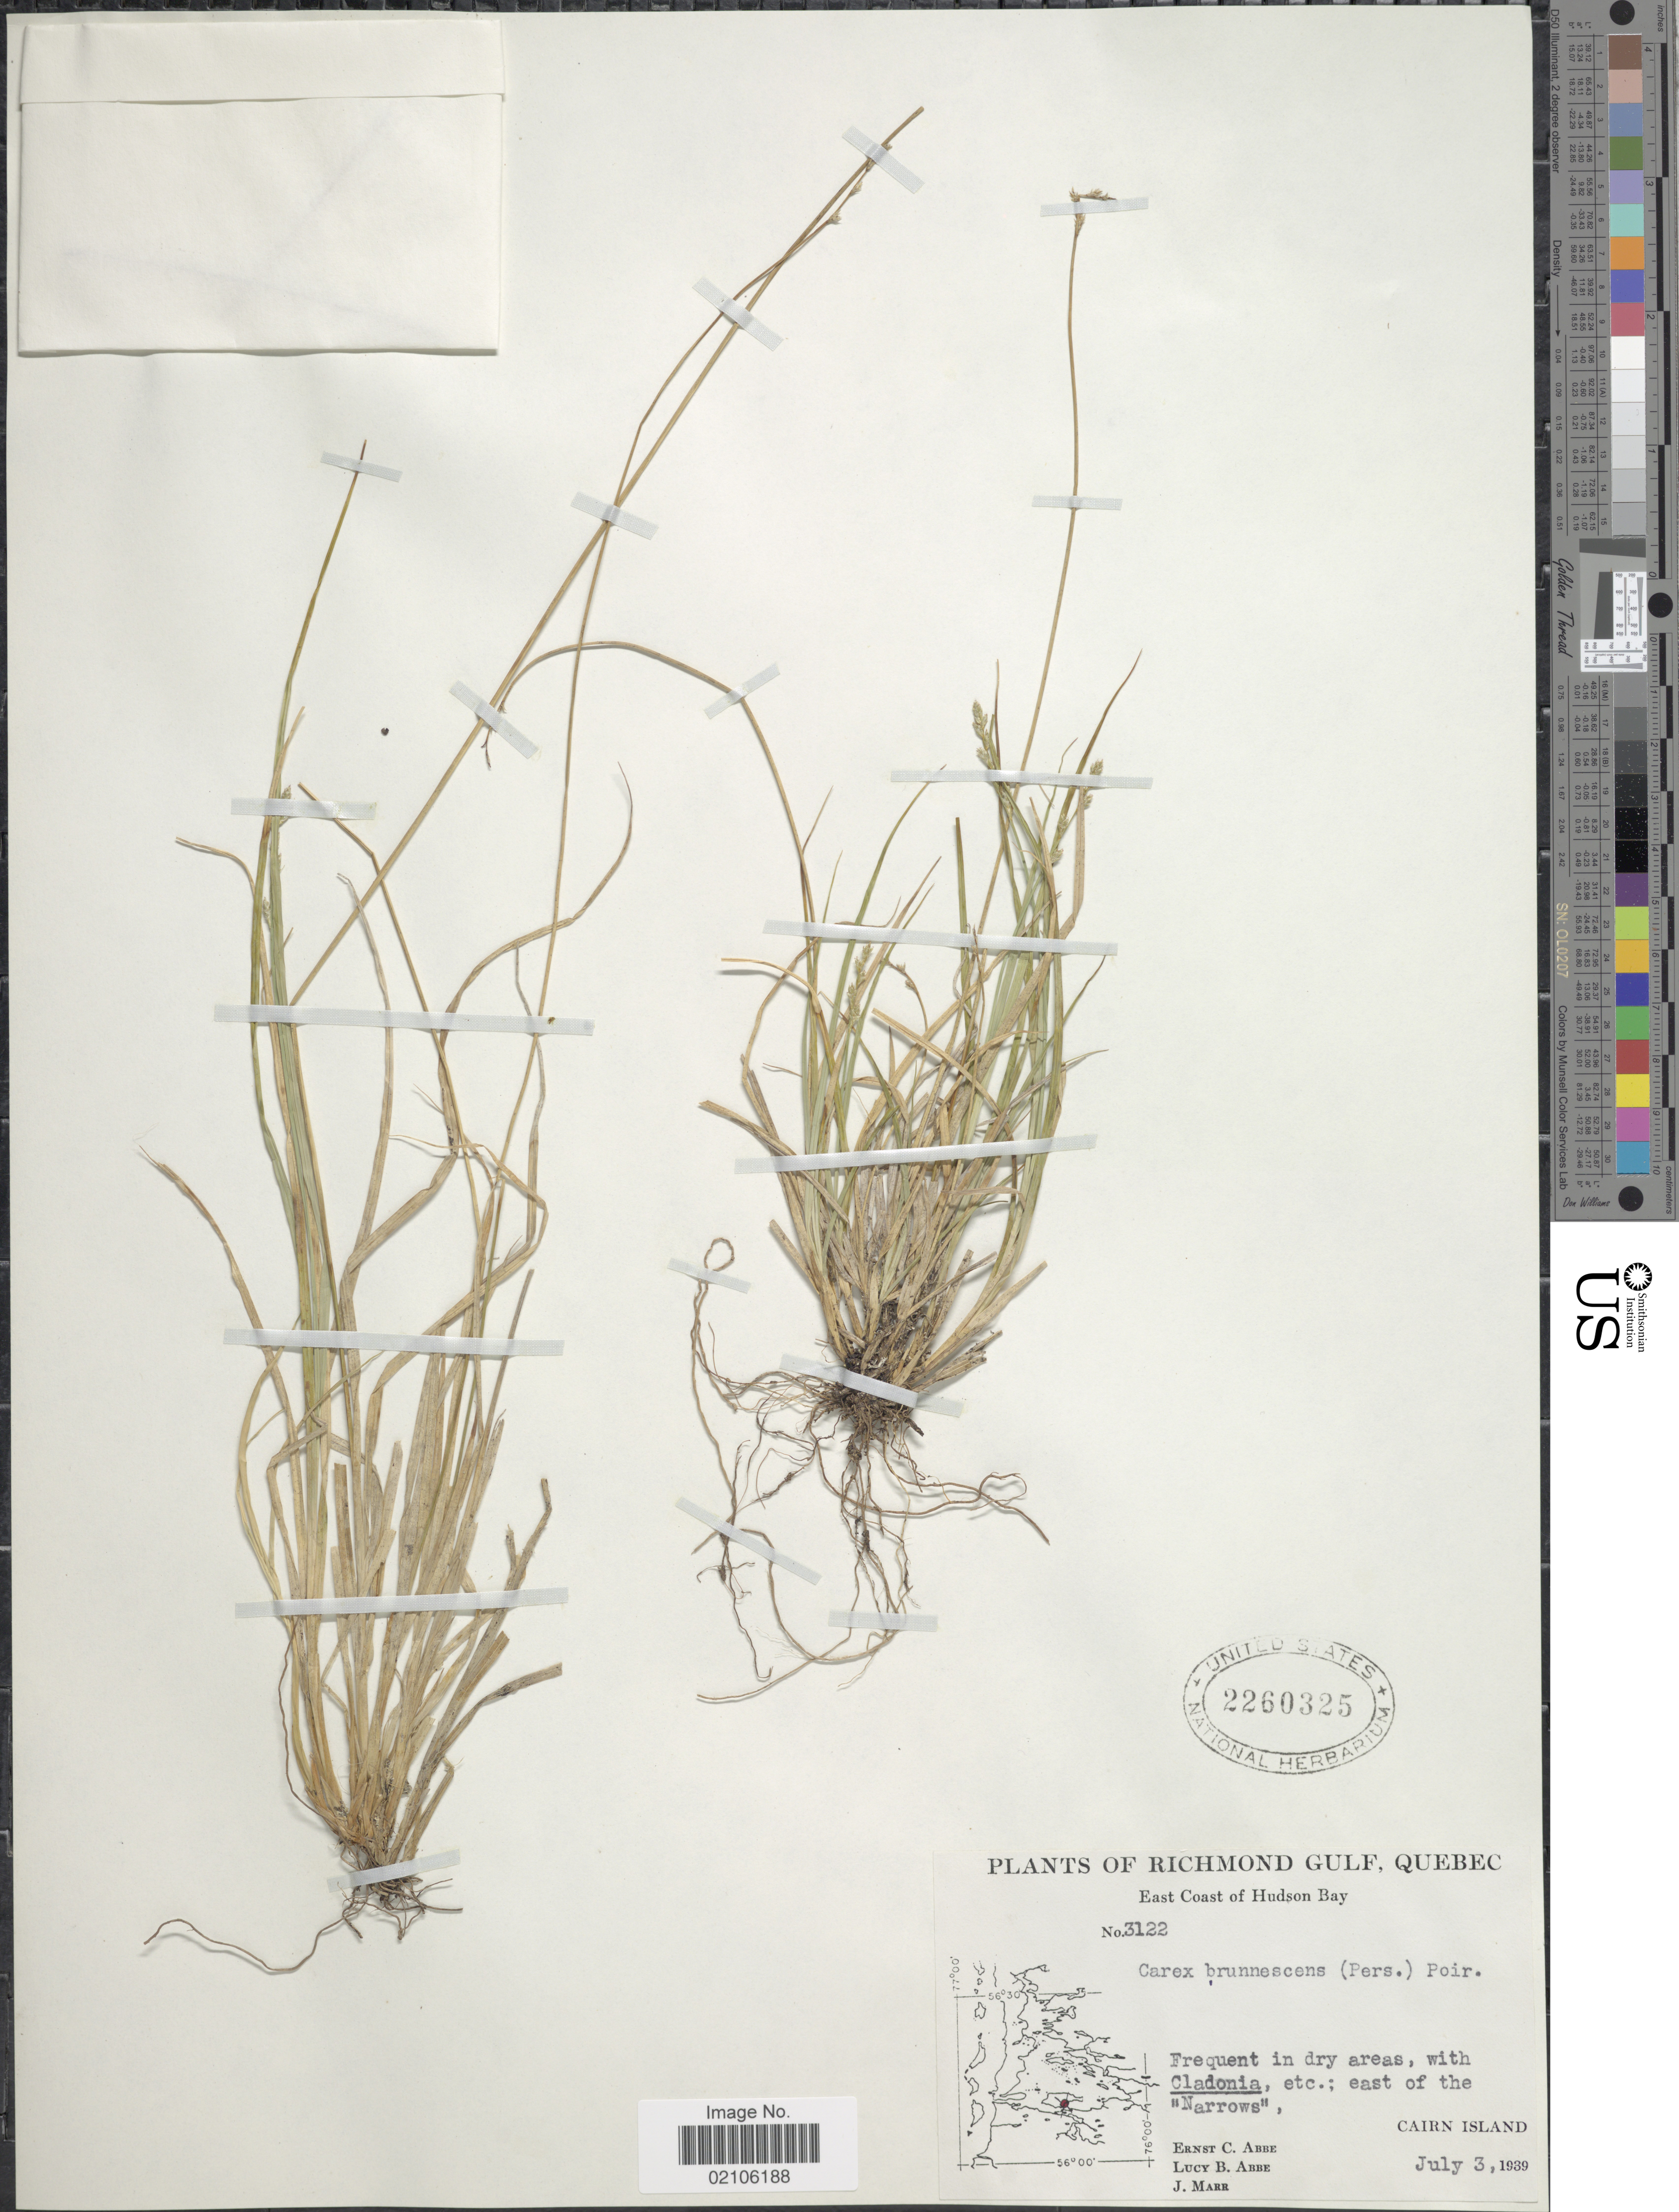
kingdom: Plantae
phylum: Tracheophyta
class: Liliopsida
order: Poales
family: Cyperaceae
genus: Carex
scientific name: Carex brunnescens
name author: (Pers.) Poir.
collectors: E. C. Abbe & L. B. Abbe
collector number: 3122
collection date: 1939-07-03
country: Canada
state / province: Quebec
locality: Richmond Gulf, East Coast of Hudson Bay, in dry areas, with Cladonia, etc.; east of the Narrows, Carin Island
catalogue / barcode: US 2260325